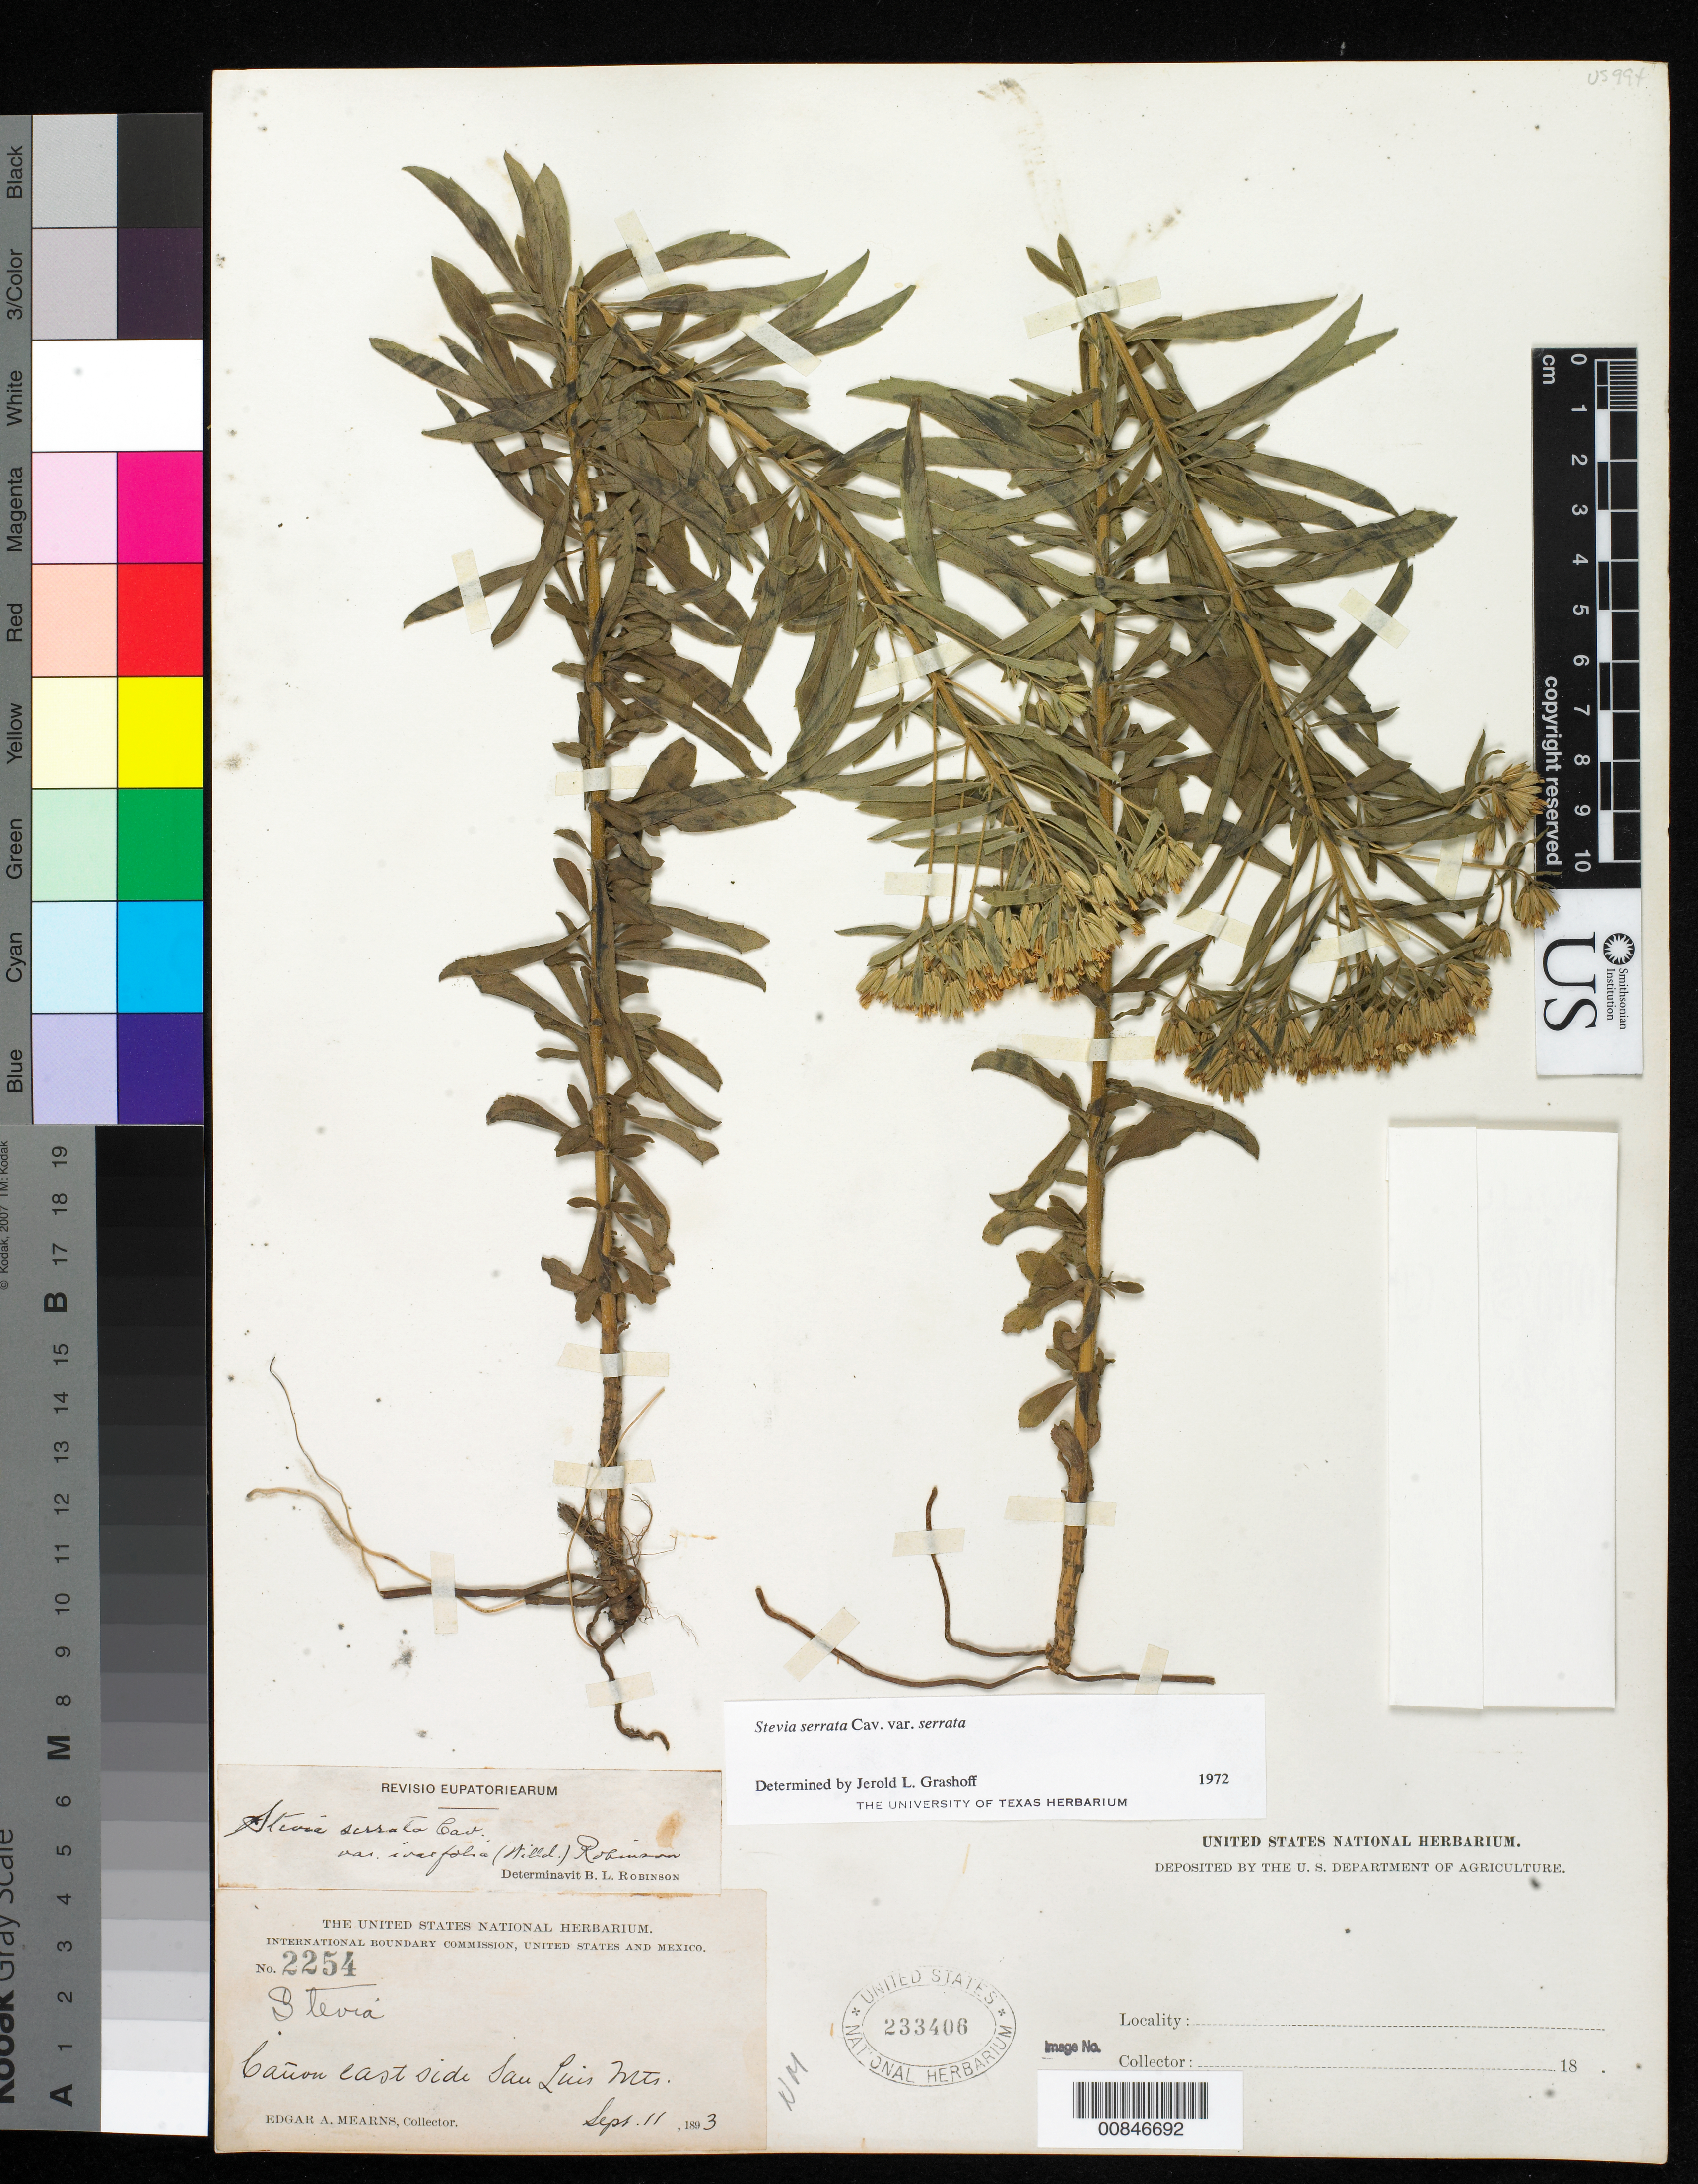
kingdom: Plantae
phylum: Tracheophyta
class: Magnoliopsida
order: Asterales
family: Asteraceae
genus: Stevia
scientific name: Stevia serrata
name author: Cav.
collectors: E. A. Mearns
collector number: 2254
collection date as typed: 11 Sep 1893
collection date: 1893-09-11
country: United States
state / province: New Mexico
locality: Cañon east side San Luis Mts.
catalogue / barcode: US 233406